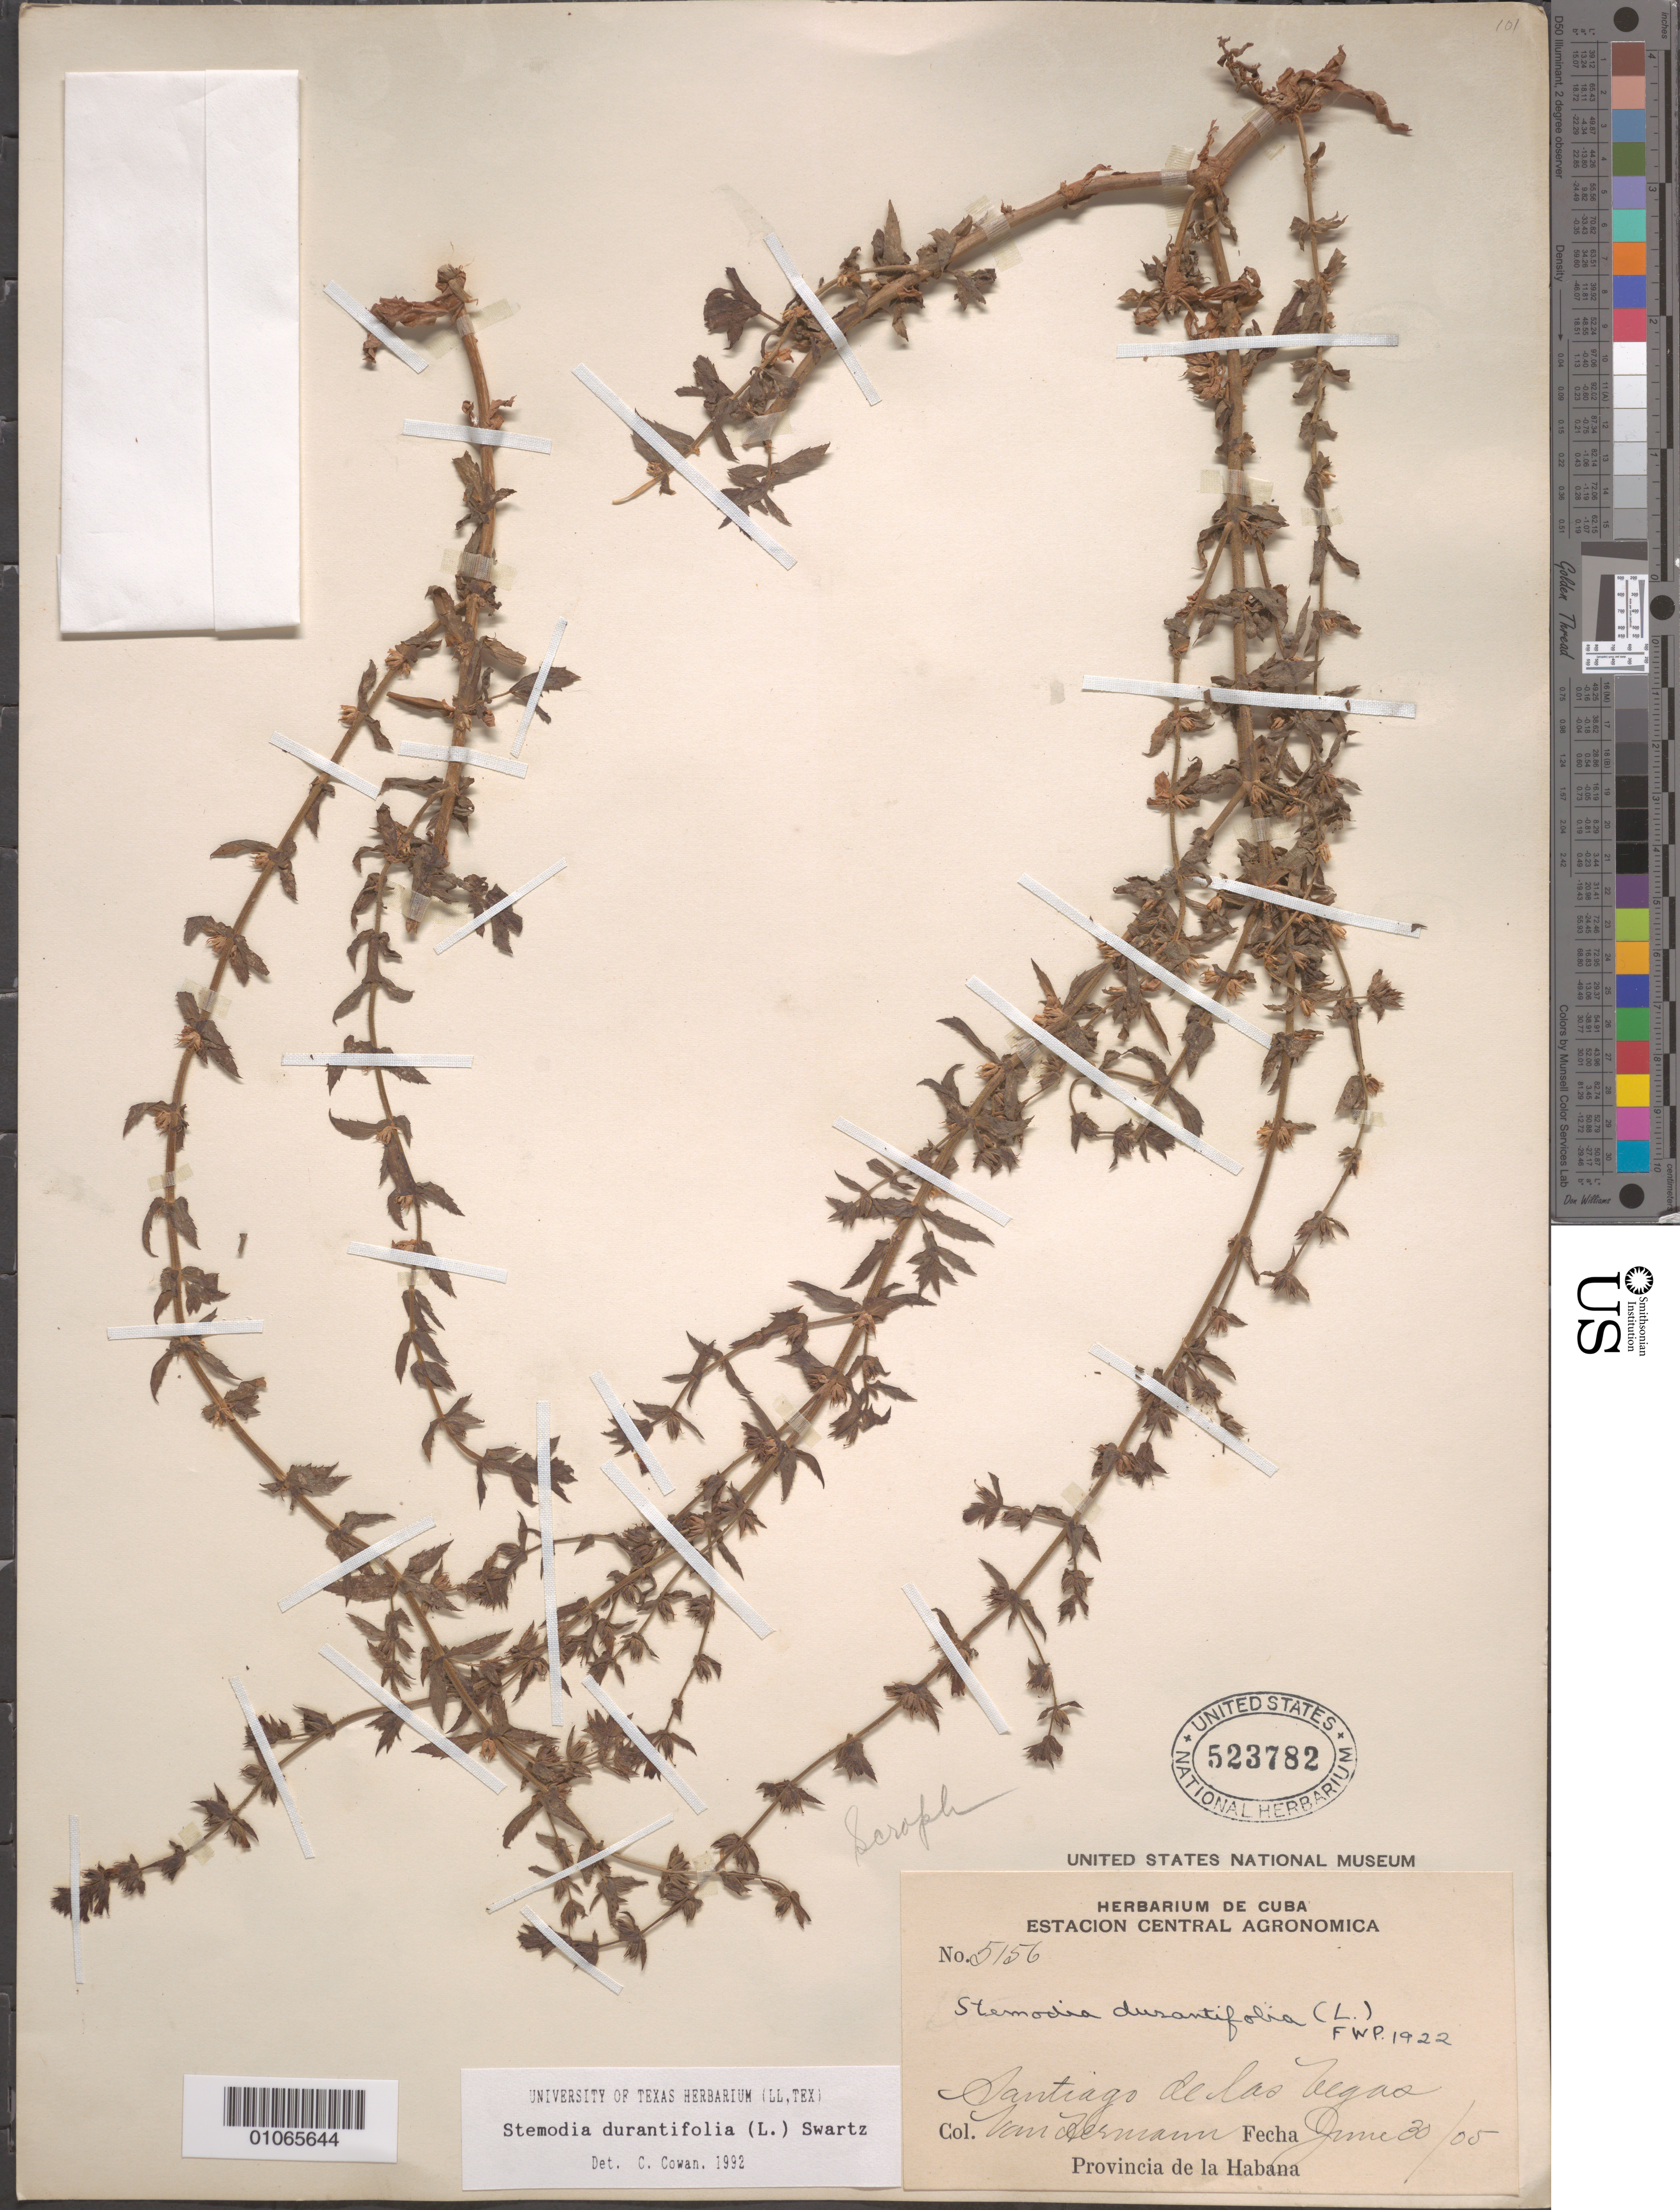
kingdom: Plantae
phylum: Tracheophyta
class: Magnoliopsida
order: Lamiales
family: Plantaginaceae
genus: Stemodia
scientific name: Stemodia durantifolia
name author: (L.) Sw.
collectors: H. A. Van Hermann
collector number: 5156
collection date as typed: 30 Jun 1905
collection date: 1905-06-30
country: Cuba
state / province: La Habana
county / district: Municipio Boyeros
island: Cuba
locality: Santiago de las Vegas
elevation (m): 97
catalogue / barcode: US 523782